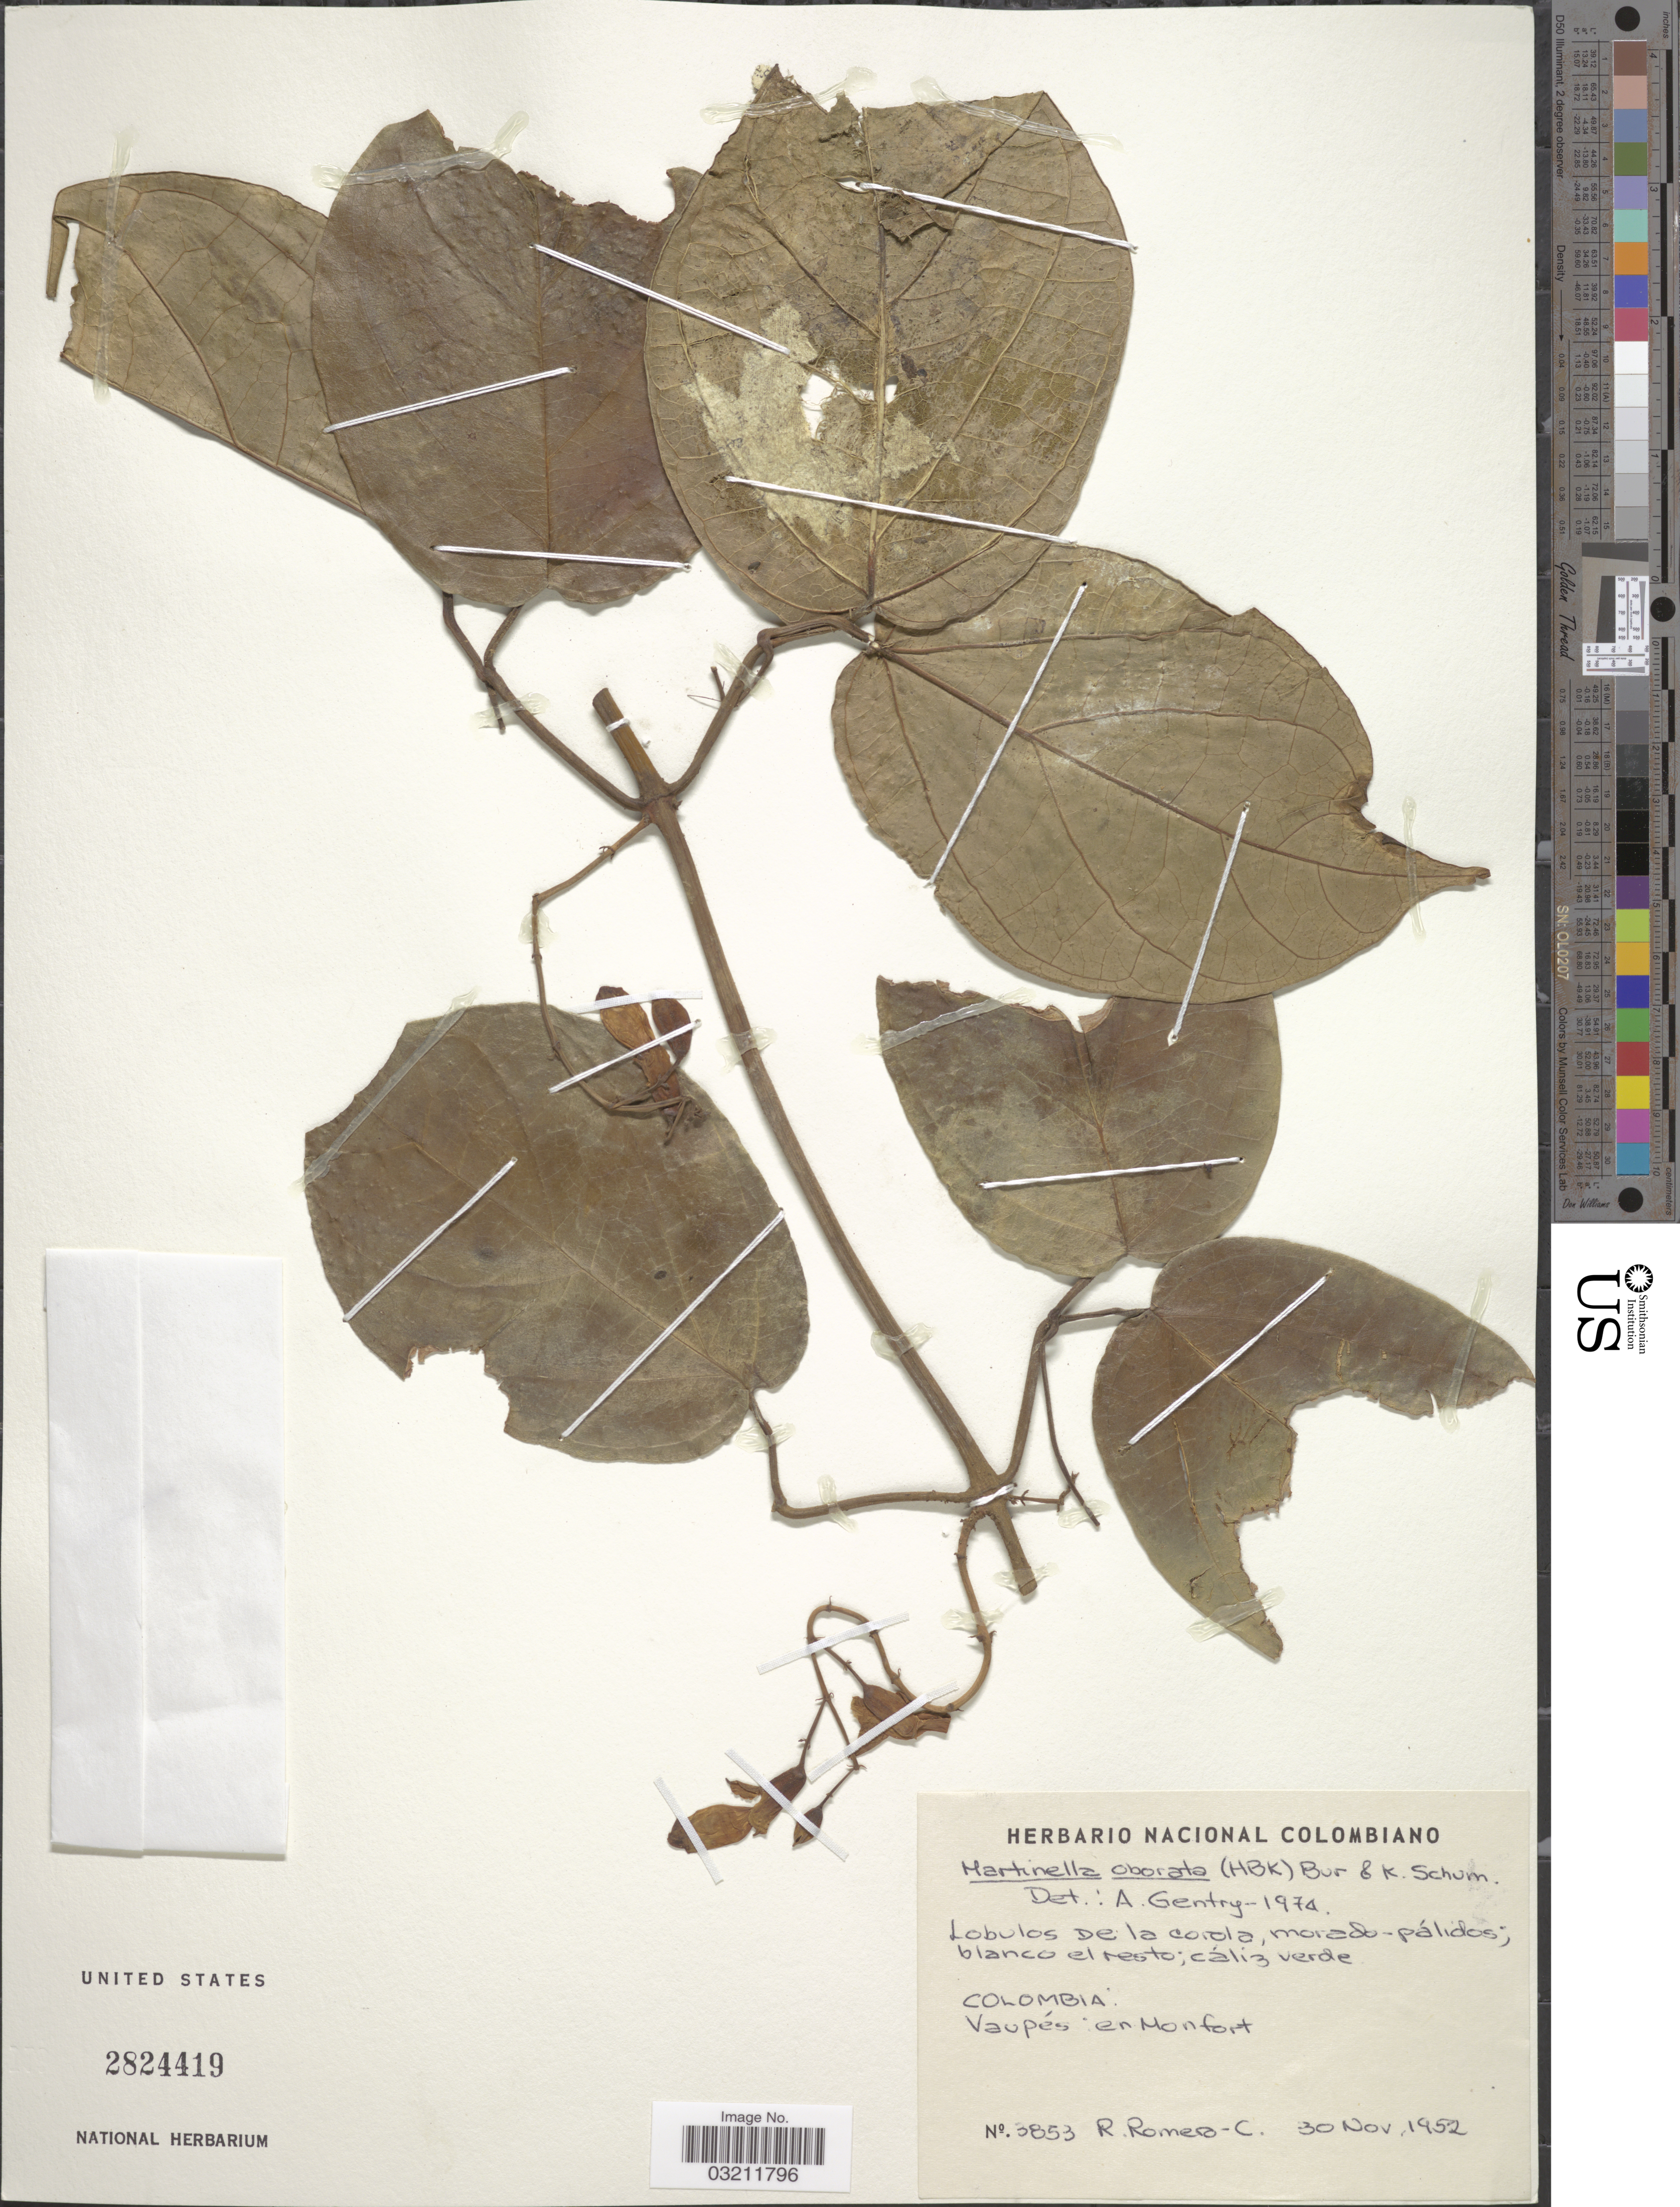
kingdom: Plantae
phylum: Tracheophyta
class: Magnoliopsida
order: Lamiales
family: Bignoniaceae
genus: Martinella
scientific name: Martinella obovata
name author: (Kunth) Bureau & K. Schum.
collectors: R. Romero Castañeda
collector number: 3853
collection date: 1952-11-30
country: Colombia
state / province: Vaupés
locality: En Monfort.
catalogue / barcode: US 2824419